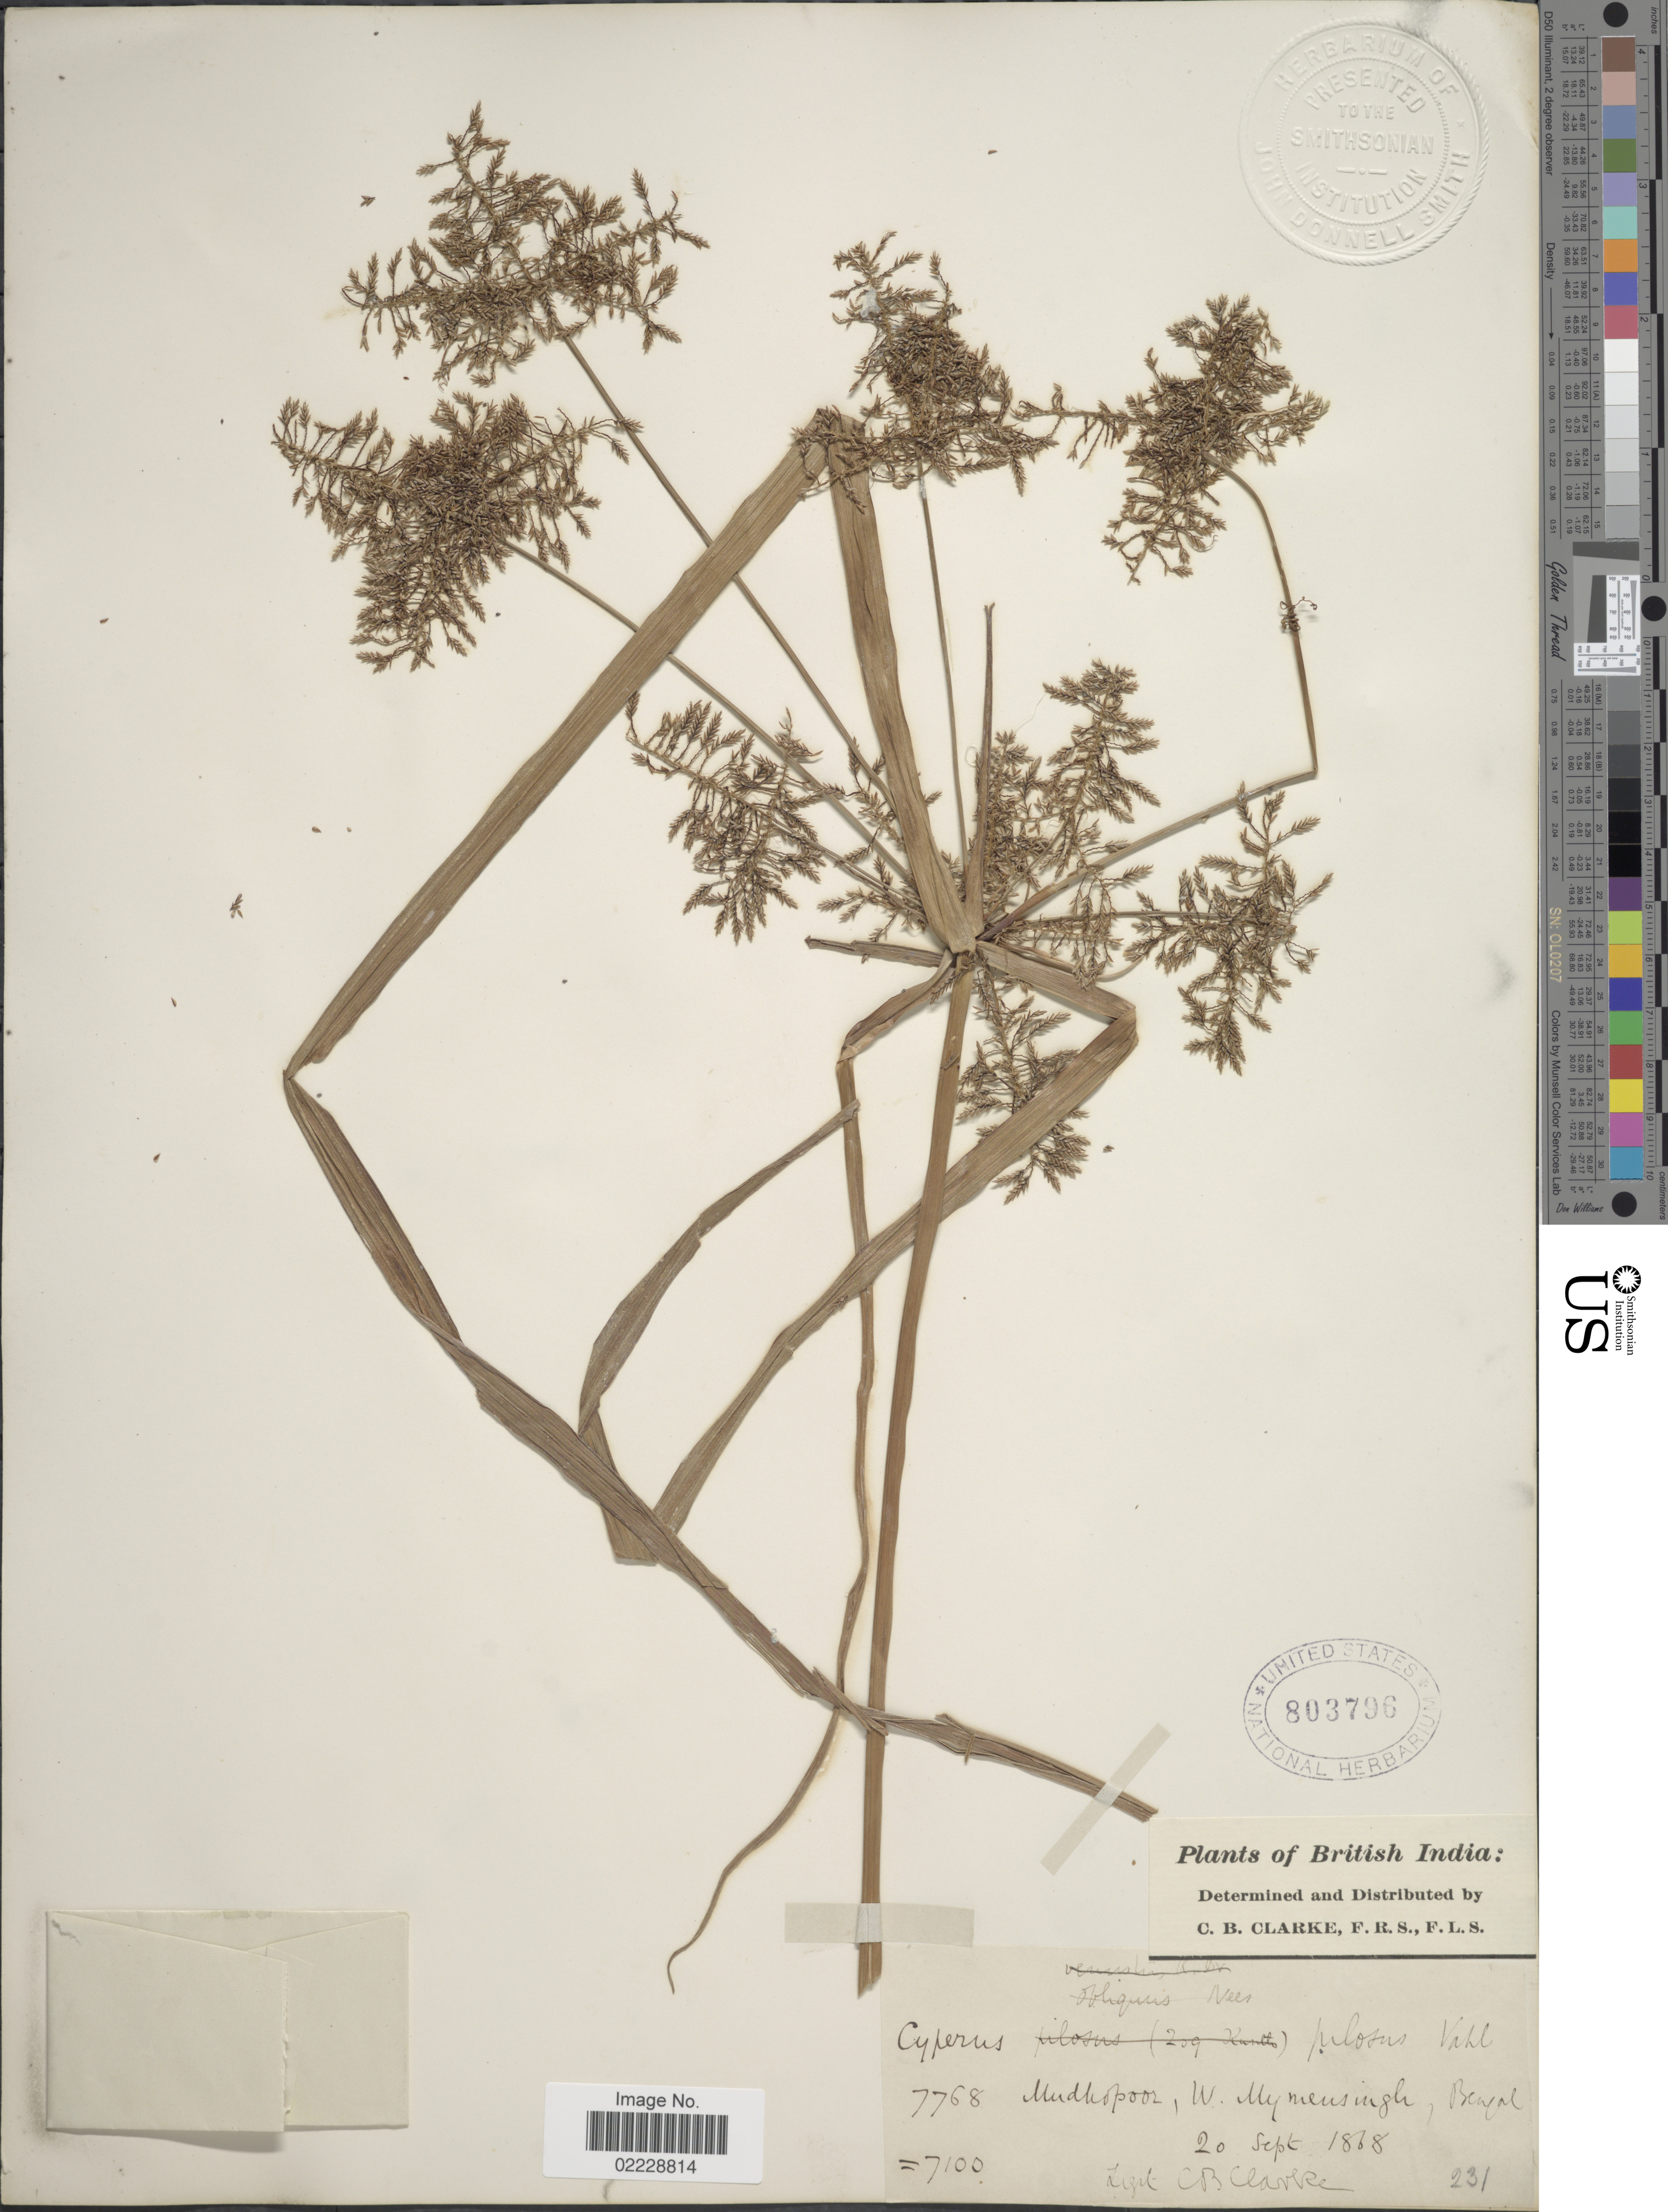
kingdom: Plantae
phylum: Tracheophyta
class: Liliopsida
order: Poales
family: Cyperaceae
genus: Cyperus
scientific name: Cyperus pilosus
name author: Vahl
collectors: C. B. Clarke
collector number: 7768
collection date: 1868-09-20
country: Bangladesh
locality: British India, Mudhopoor, W. Mymensingh, Bengal [interpreted]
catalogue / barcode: US 803796